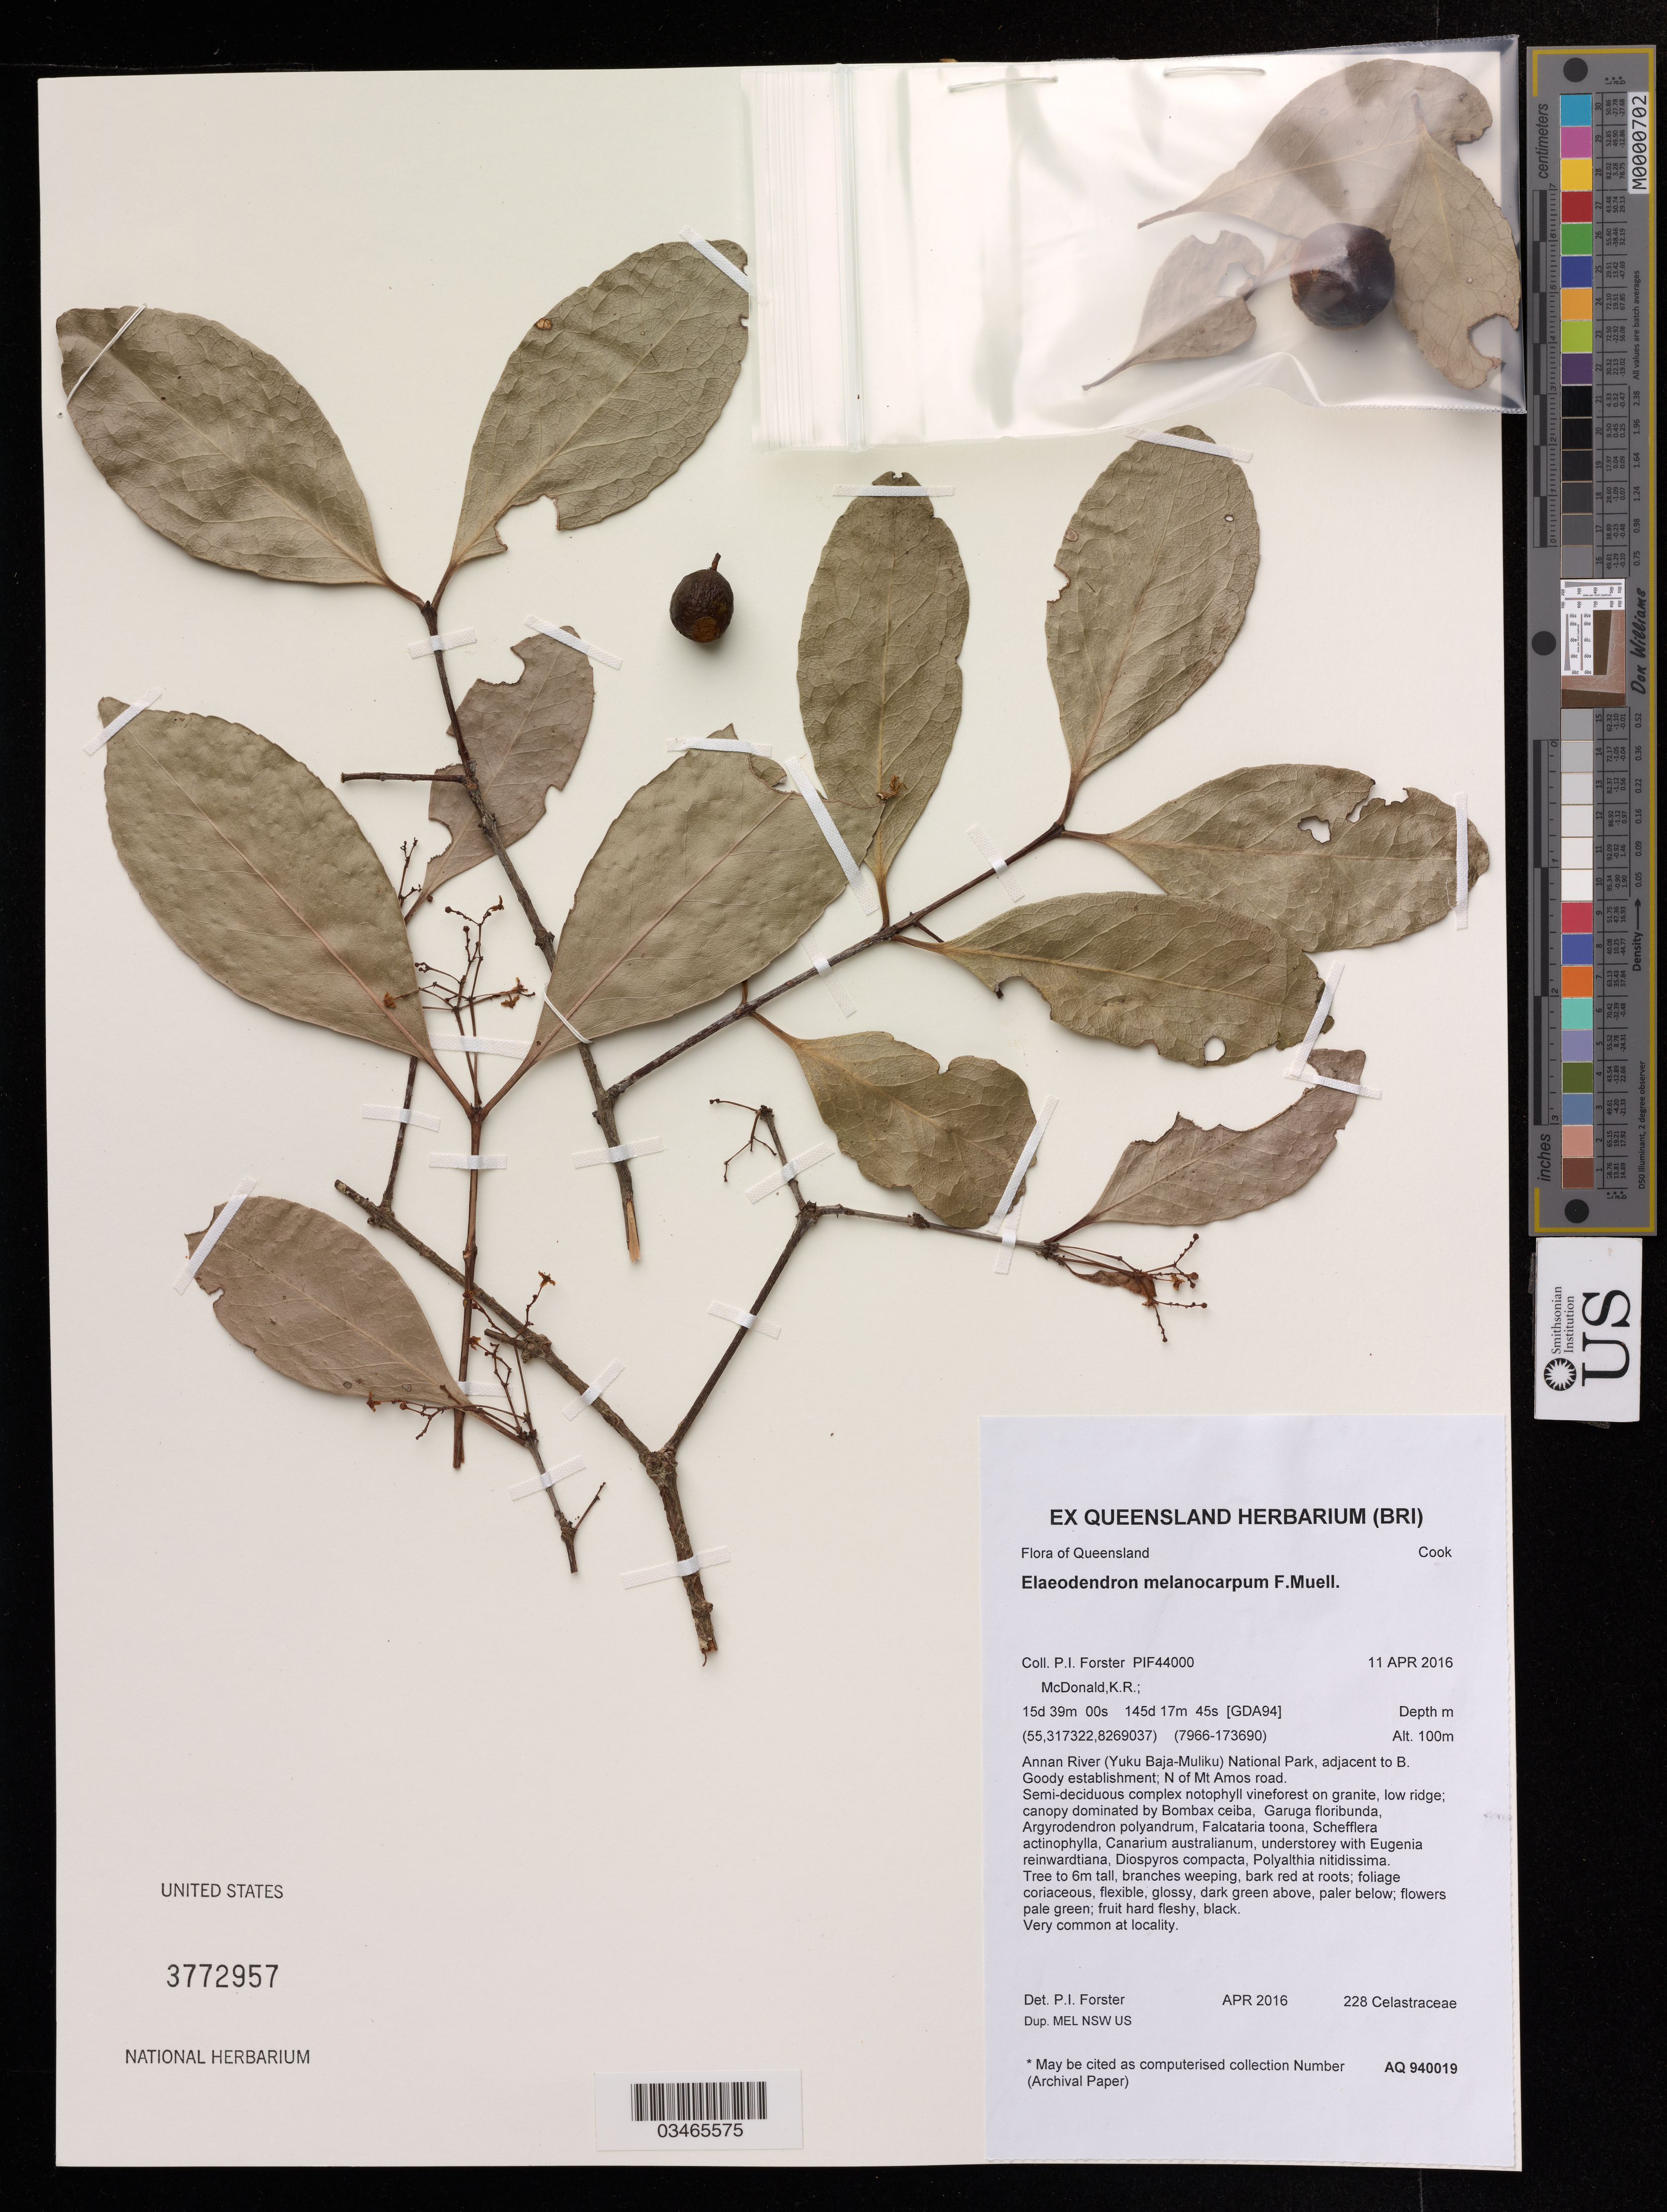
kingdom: Plantae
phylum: Tracheophyta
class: Magnoliopsida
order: Celastrales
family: Celastraceae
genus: Elaeodendron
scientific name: Elaeodendron melanocarpum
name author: F. Muell.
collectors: P. Forster & K. McDonald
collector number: PIF44000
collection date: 2016-04-11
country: Australia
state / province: Queensland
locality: Cook, Annan River (Yuku Baja-Muliku) National Park, adjacent to B. N. of Mt Amos road.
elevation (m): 100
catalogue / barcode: US 3772957